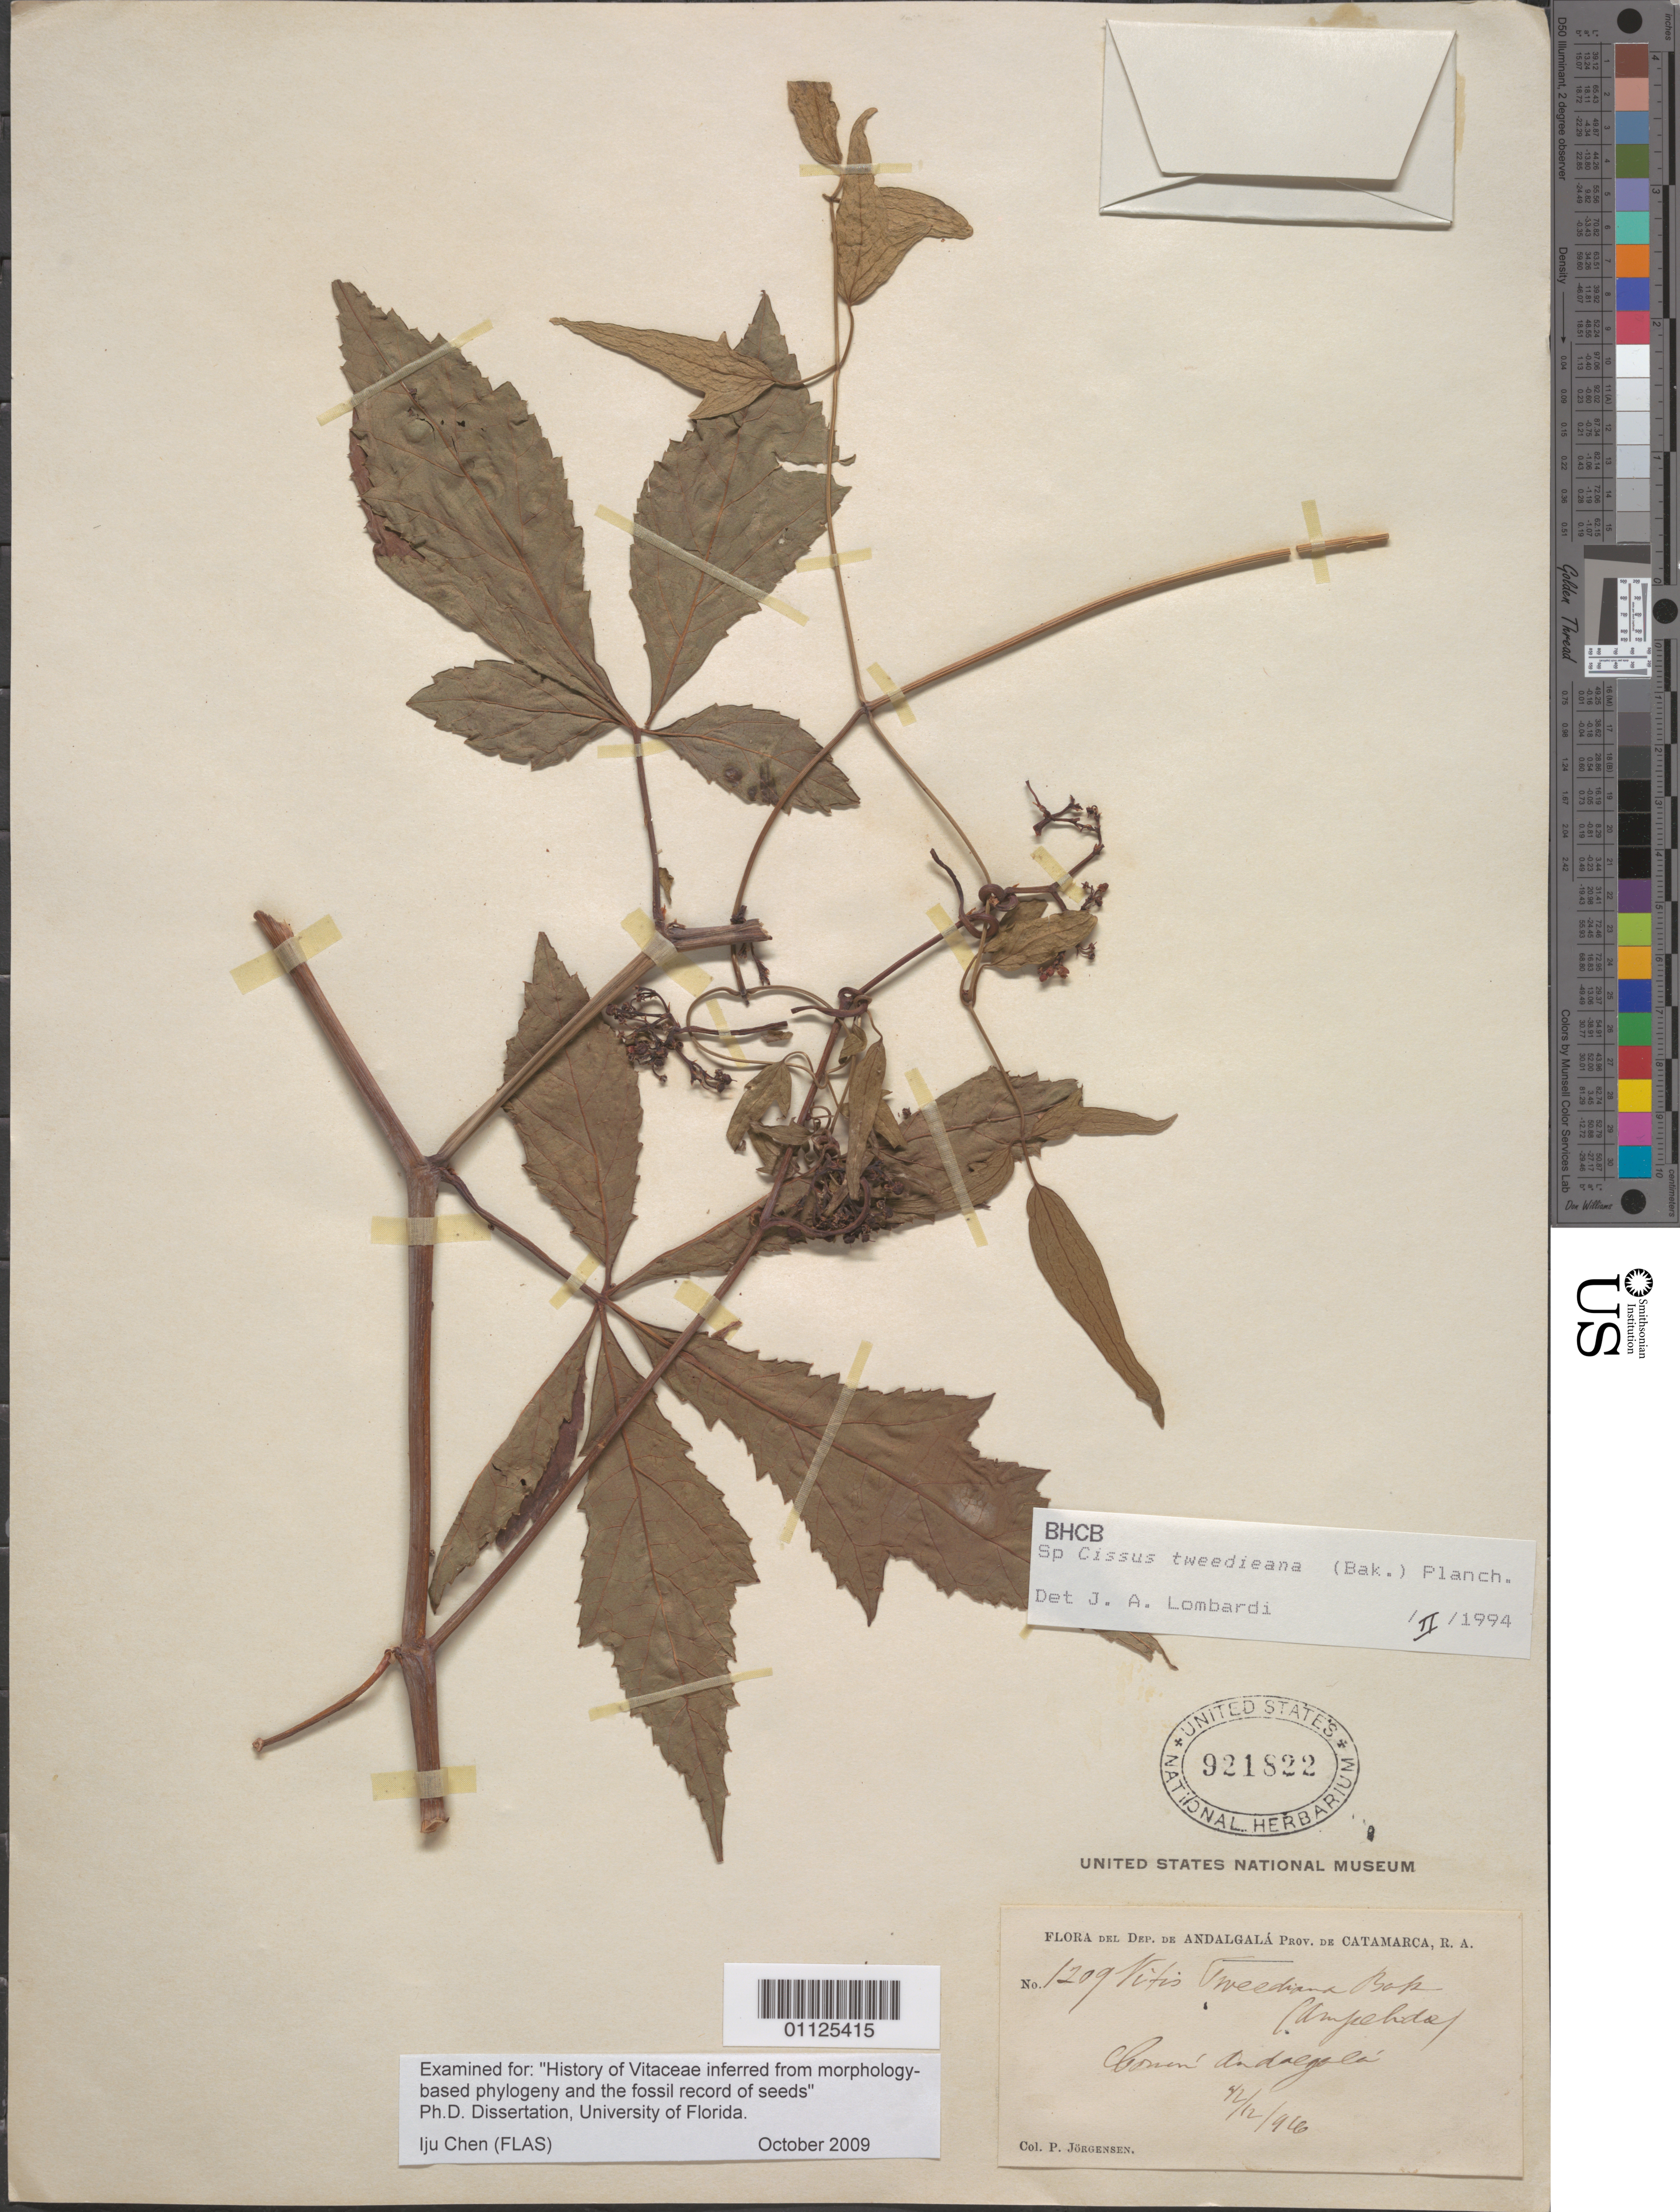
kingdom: Plantae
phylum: Tracheophyta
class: Magnoliopsida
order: Vitales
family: Vitaceae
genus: Clematicissus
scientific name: Clematicissus tweedieana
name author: (Baker) Lombardi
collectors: P. Jörgensen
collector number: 1209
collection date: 1916-04-12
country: Argentina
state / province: Catamarca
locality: Dep. de Andalgala.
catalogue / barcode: US 921822